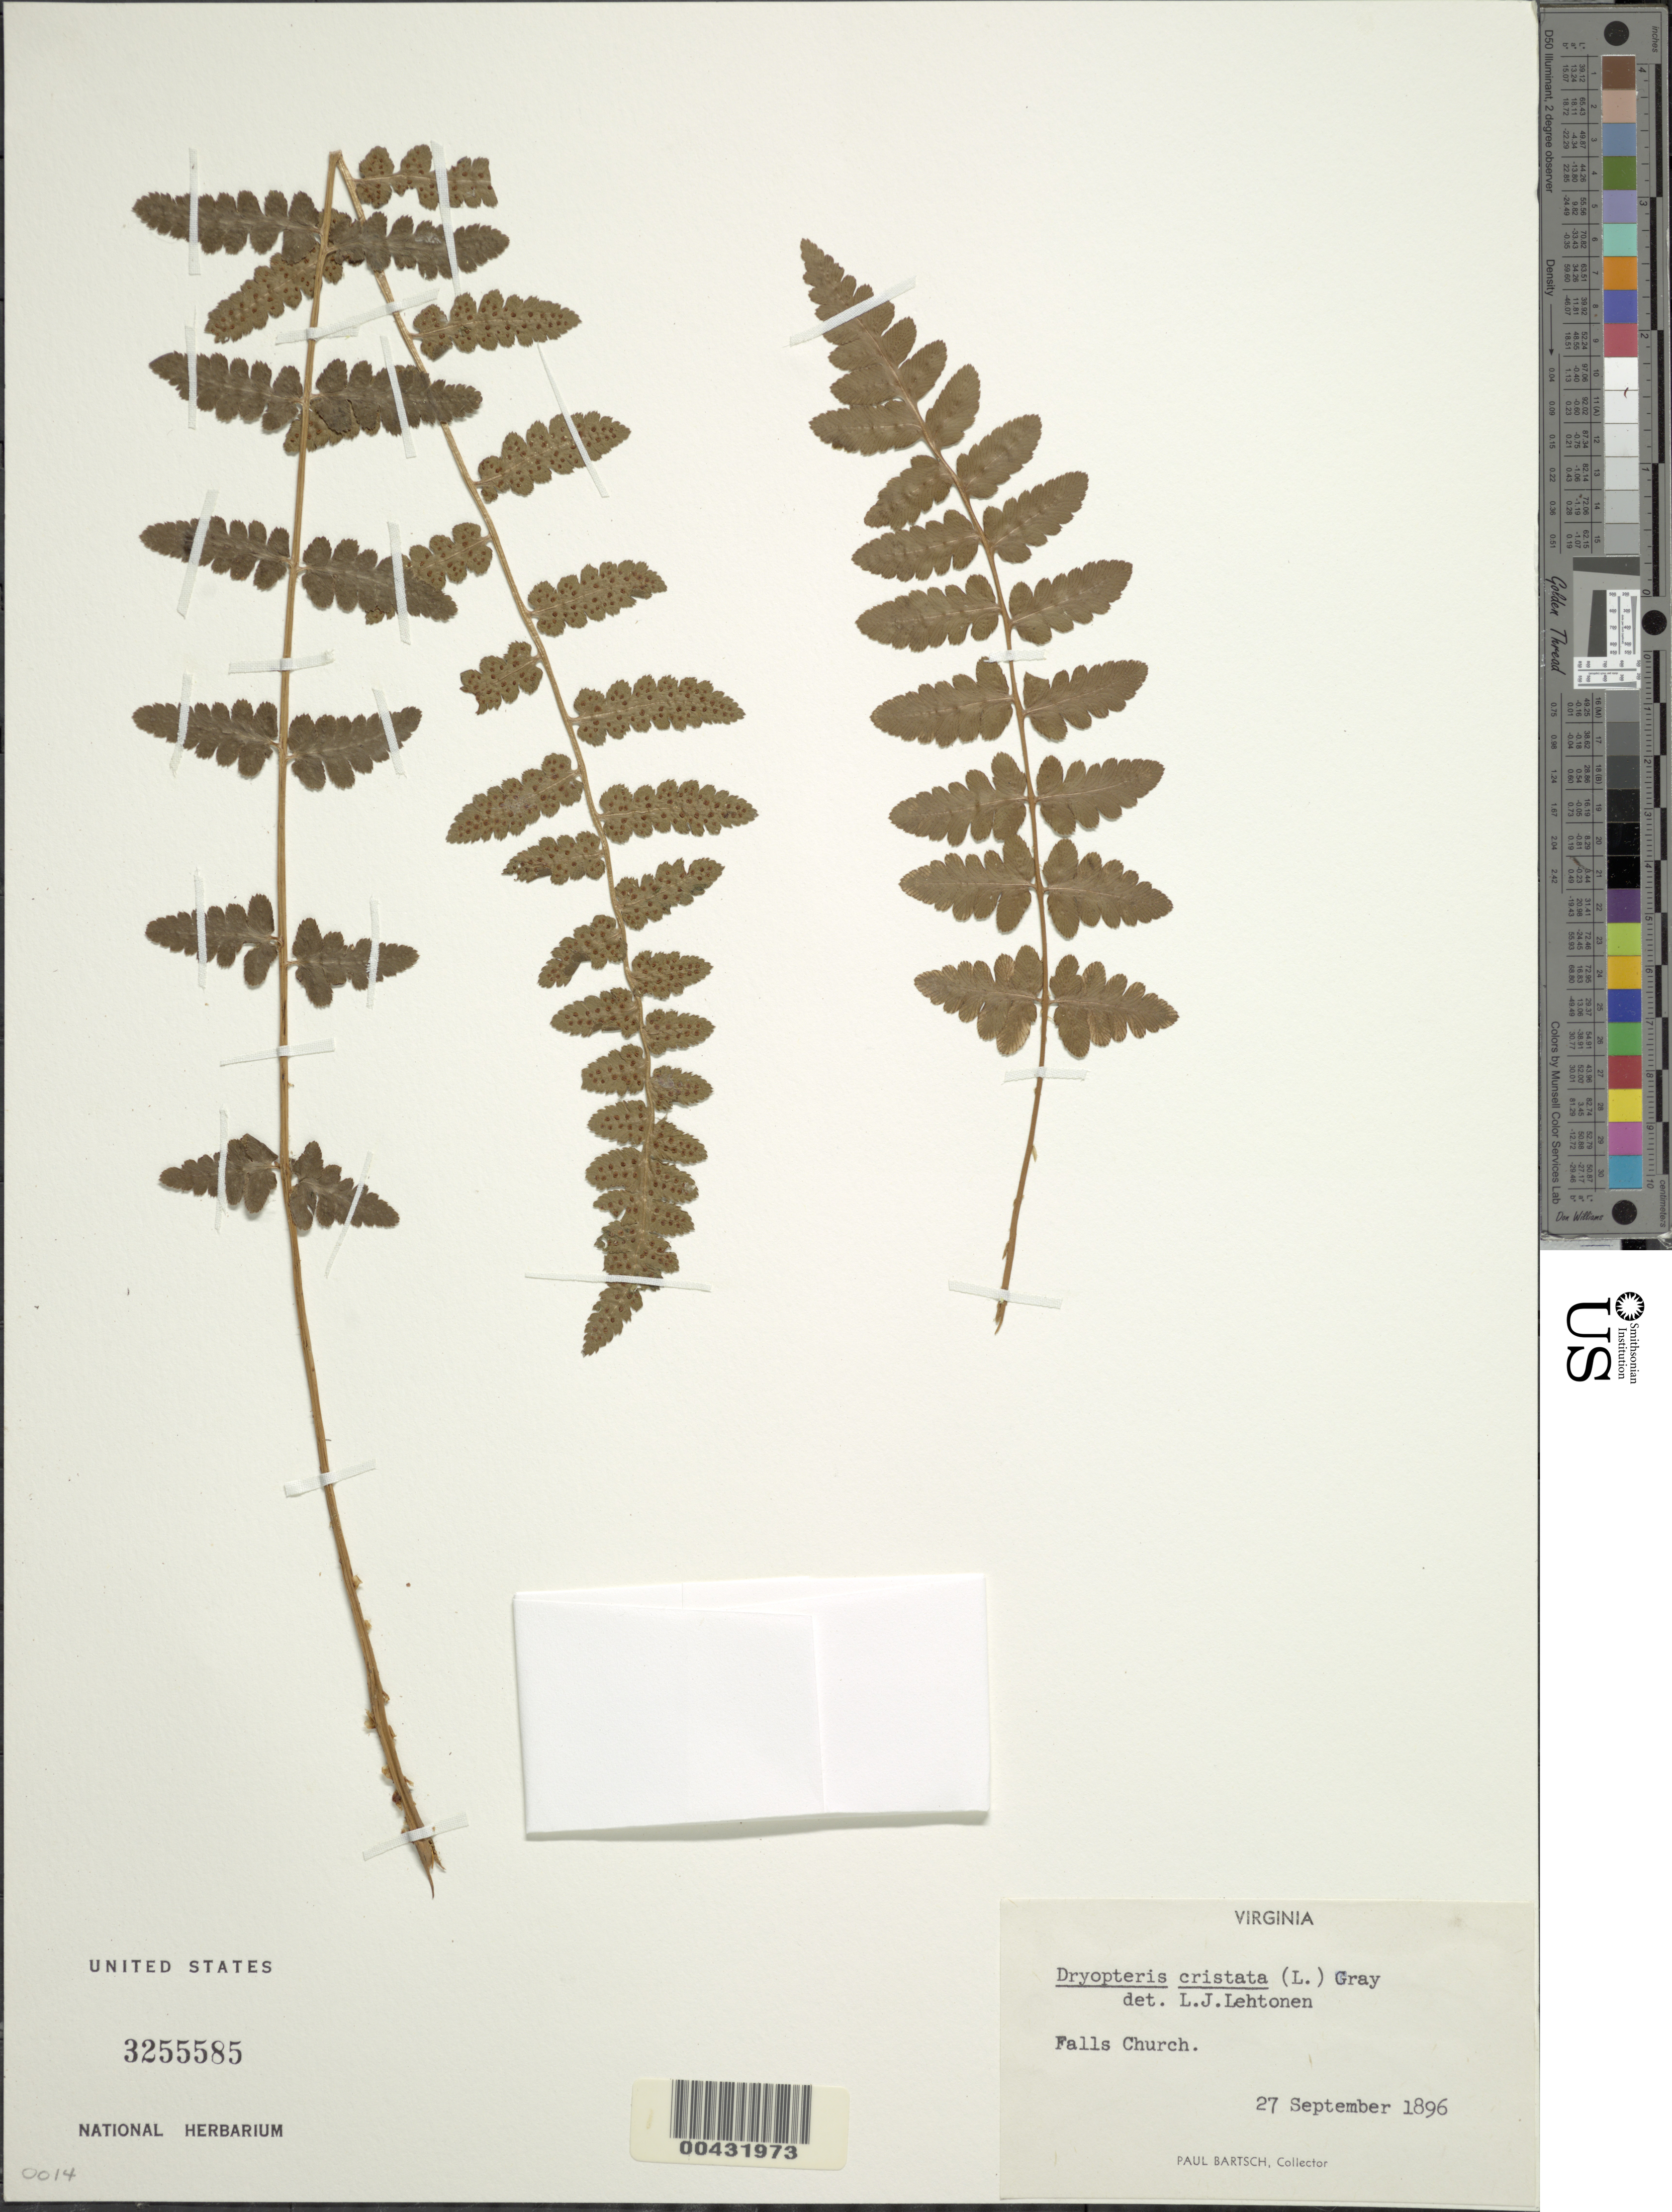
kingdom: Plantae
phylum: Tracheophyta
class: Polypodiopsida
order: Polypodiales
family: Dryopteridaceae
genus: Dryopteris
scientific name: Dryopteris cristata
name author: (L.) A. Gray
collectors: P. Bartsch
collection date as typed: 27 Sep 1896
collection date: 1896-09-27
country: United States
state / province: Virginia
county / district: City of Falls Church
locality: Falls Church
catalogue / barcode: US 3255585